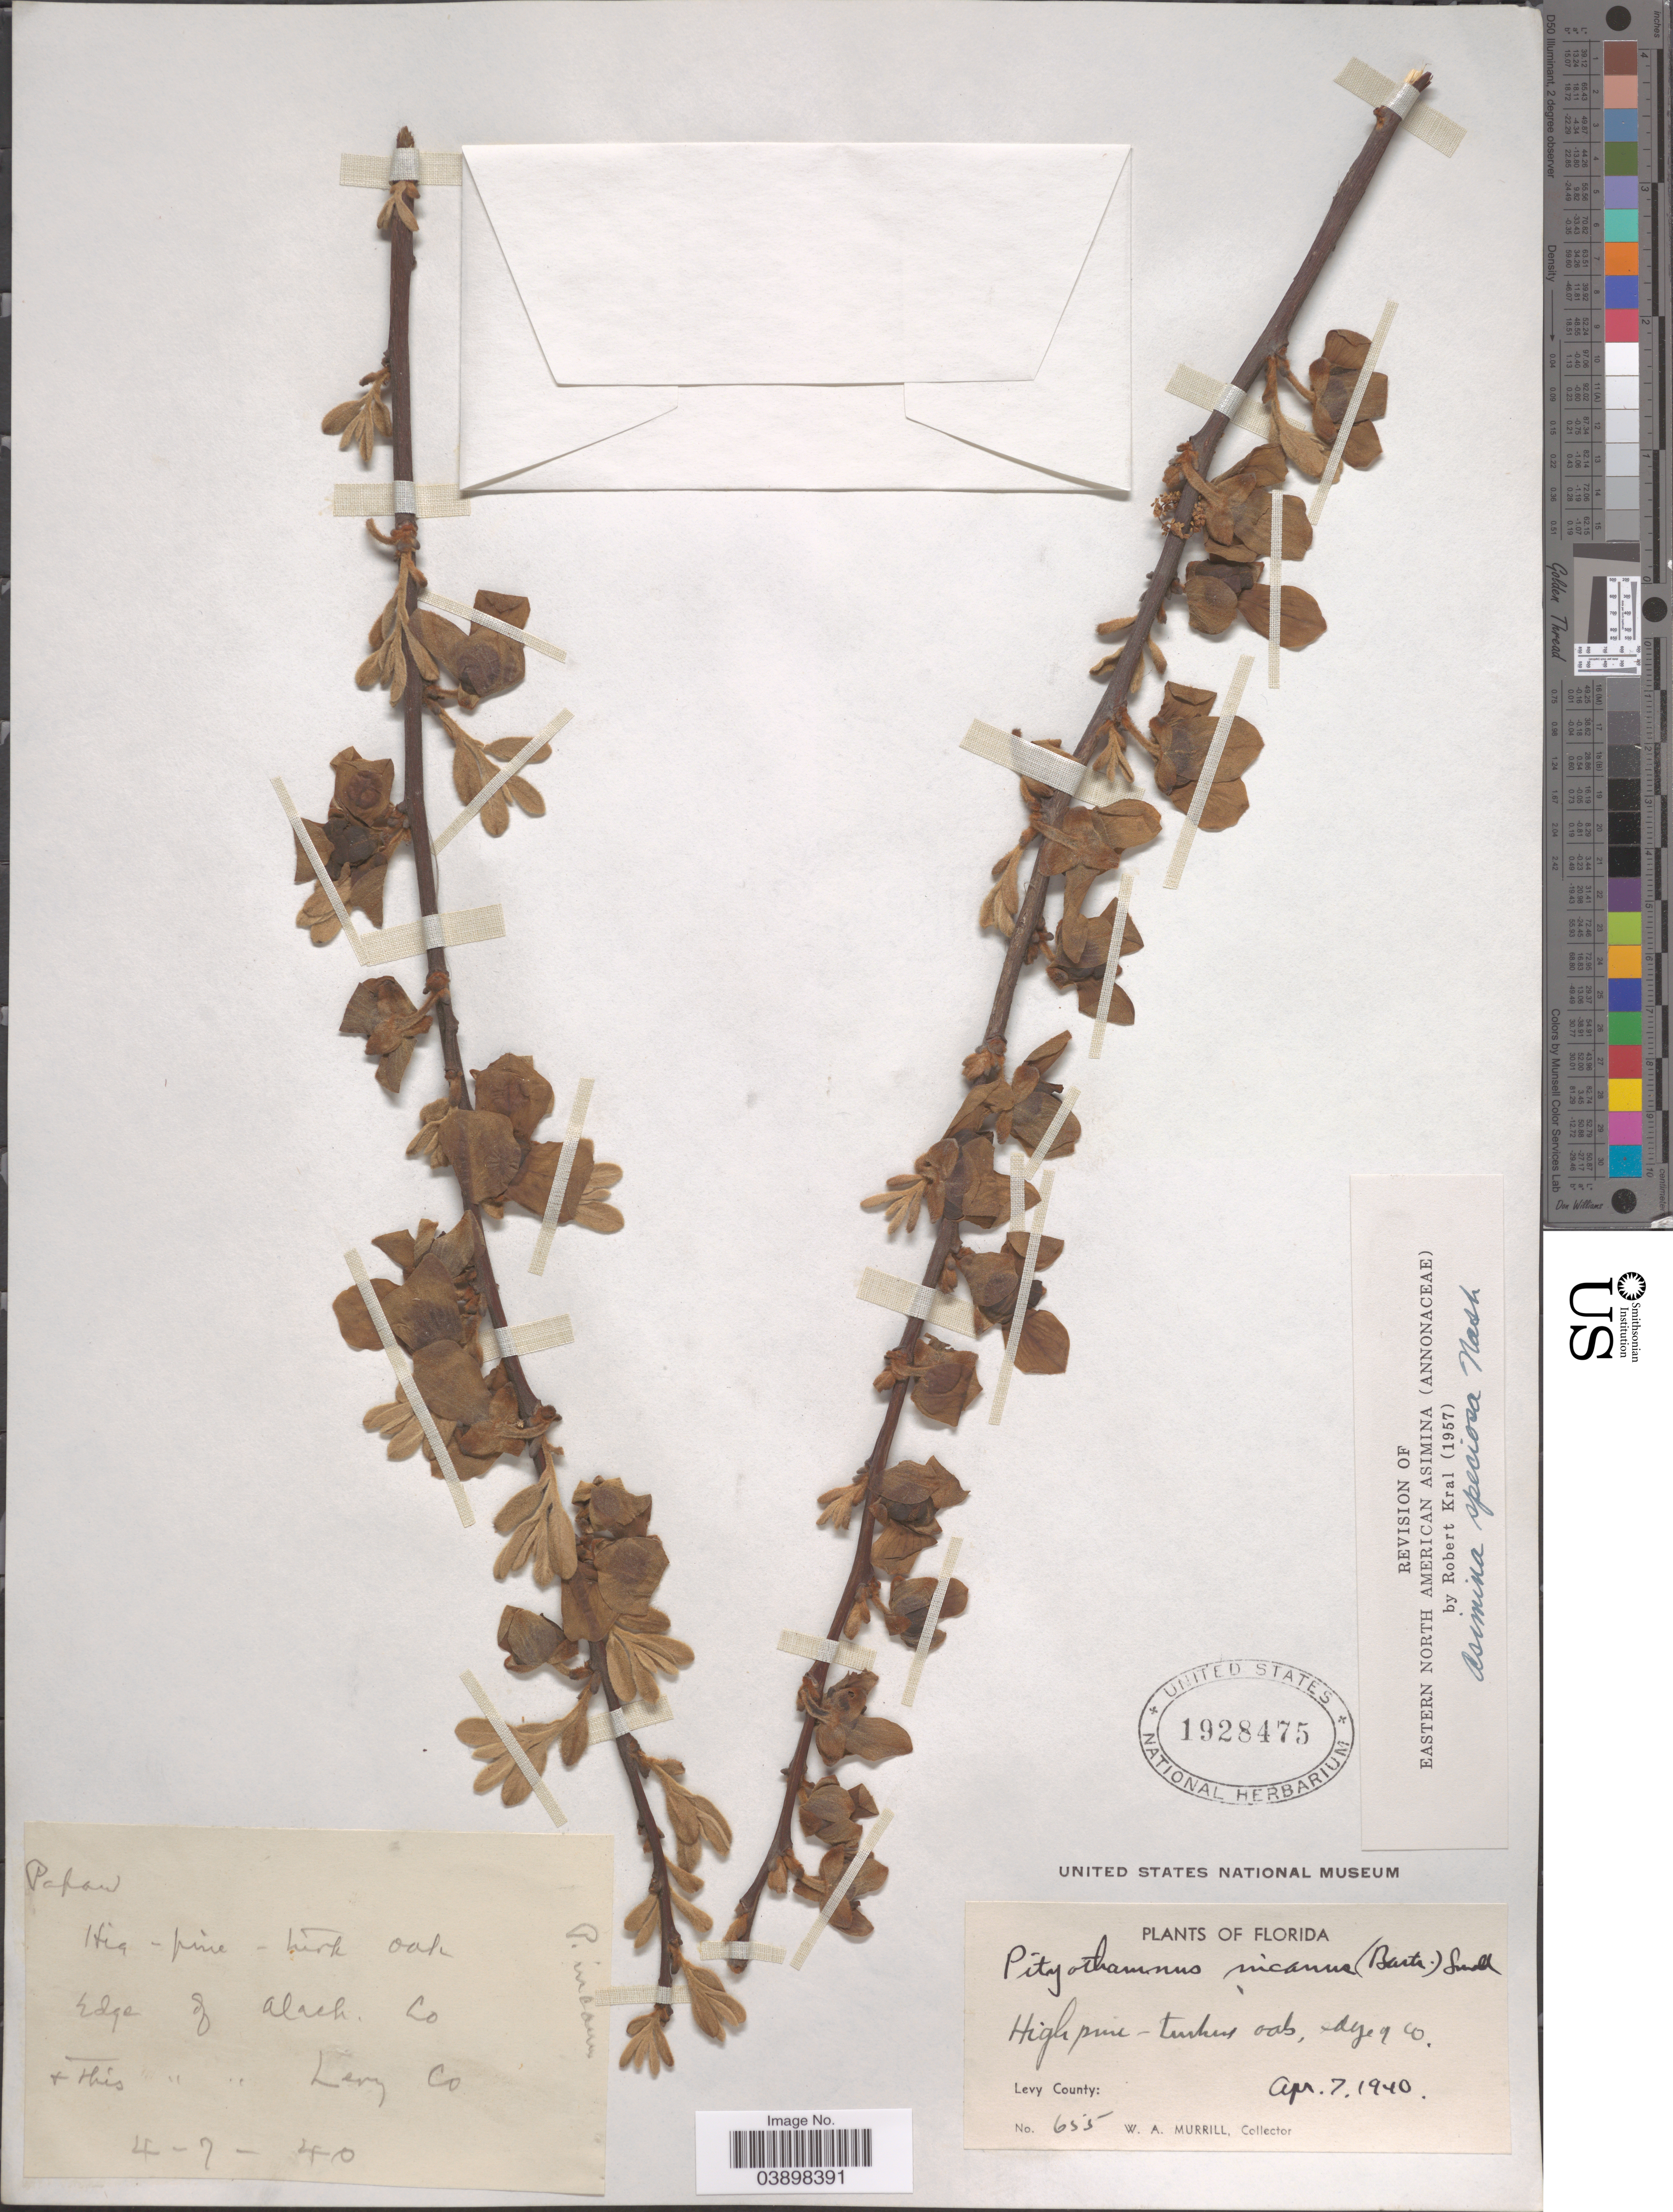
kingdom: Plantae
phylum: Tracheophyta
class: Magnoliopsida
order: Magnoliales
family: Annonaceae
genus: Asimina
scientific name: Asimina speciosa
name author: Nash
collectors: W. A. Murrill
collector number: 655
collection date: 1940-04-07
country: United States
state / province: Florida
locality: High pine - turkey oak, Edge of Alach Co. Levy County.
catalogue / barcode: US 1928475